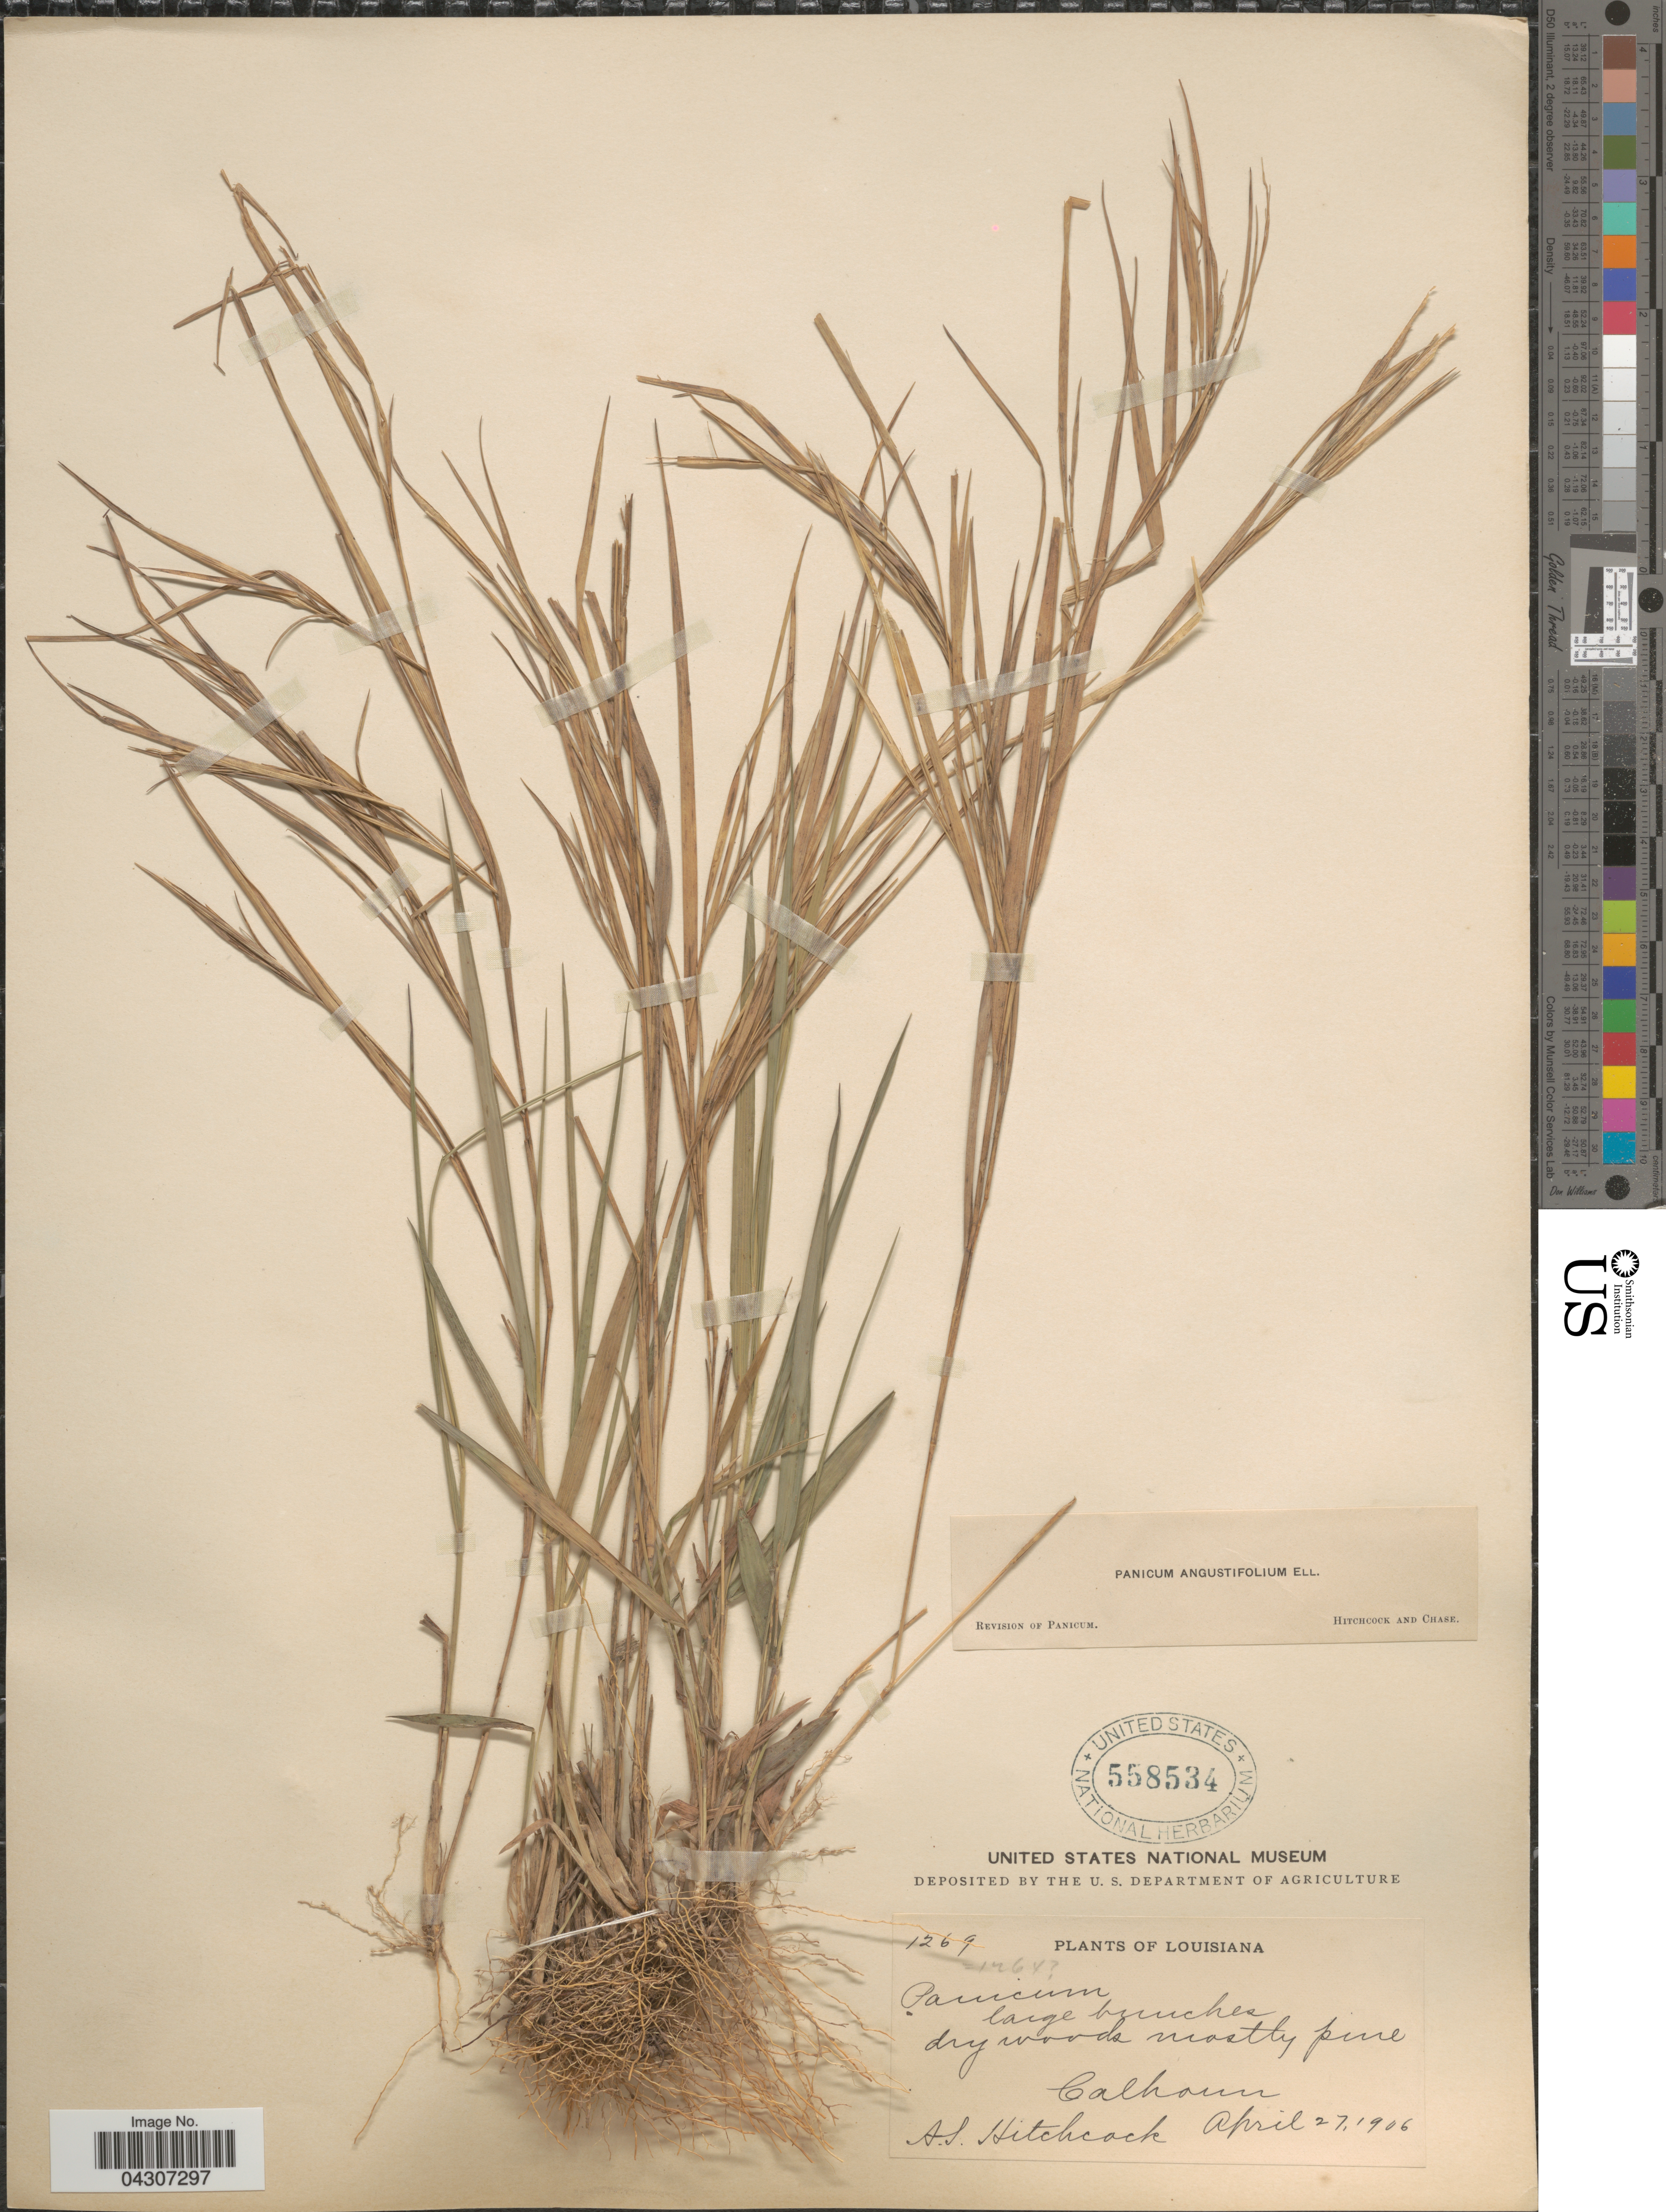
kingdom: Plantae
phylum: Tracheophyta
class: Liliopsida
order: Poales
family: Poaceae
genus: Dichanthelium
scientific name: Dichanthelium aciculare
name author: (Desv. ex Poir.) Gould & C.A. Clark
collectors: A. S. Hitchcock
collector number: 1269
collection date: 1906-04-27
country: United States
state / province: Louisiana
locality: Calhoun.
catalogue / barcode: US 558534